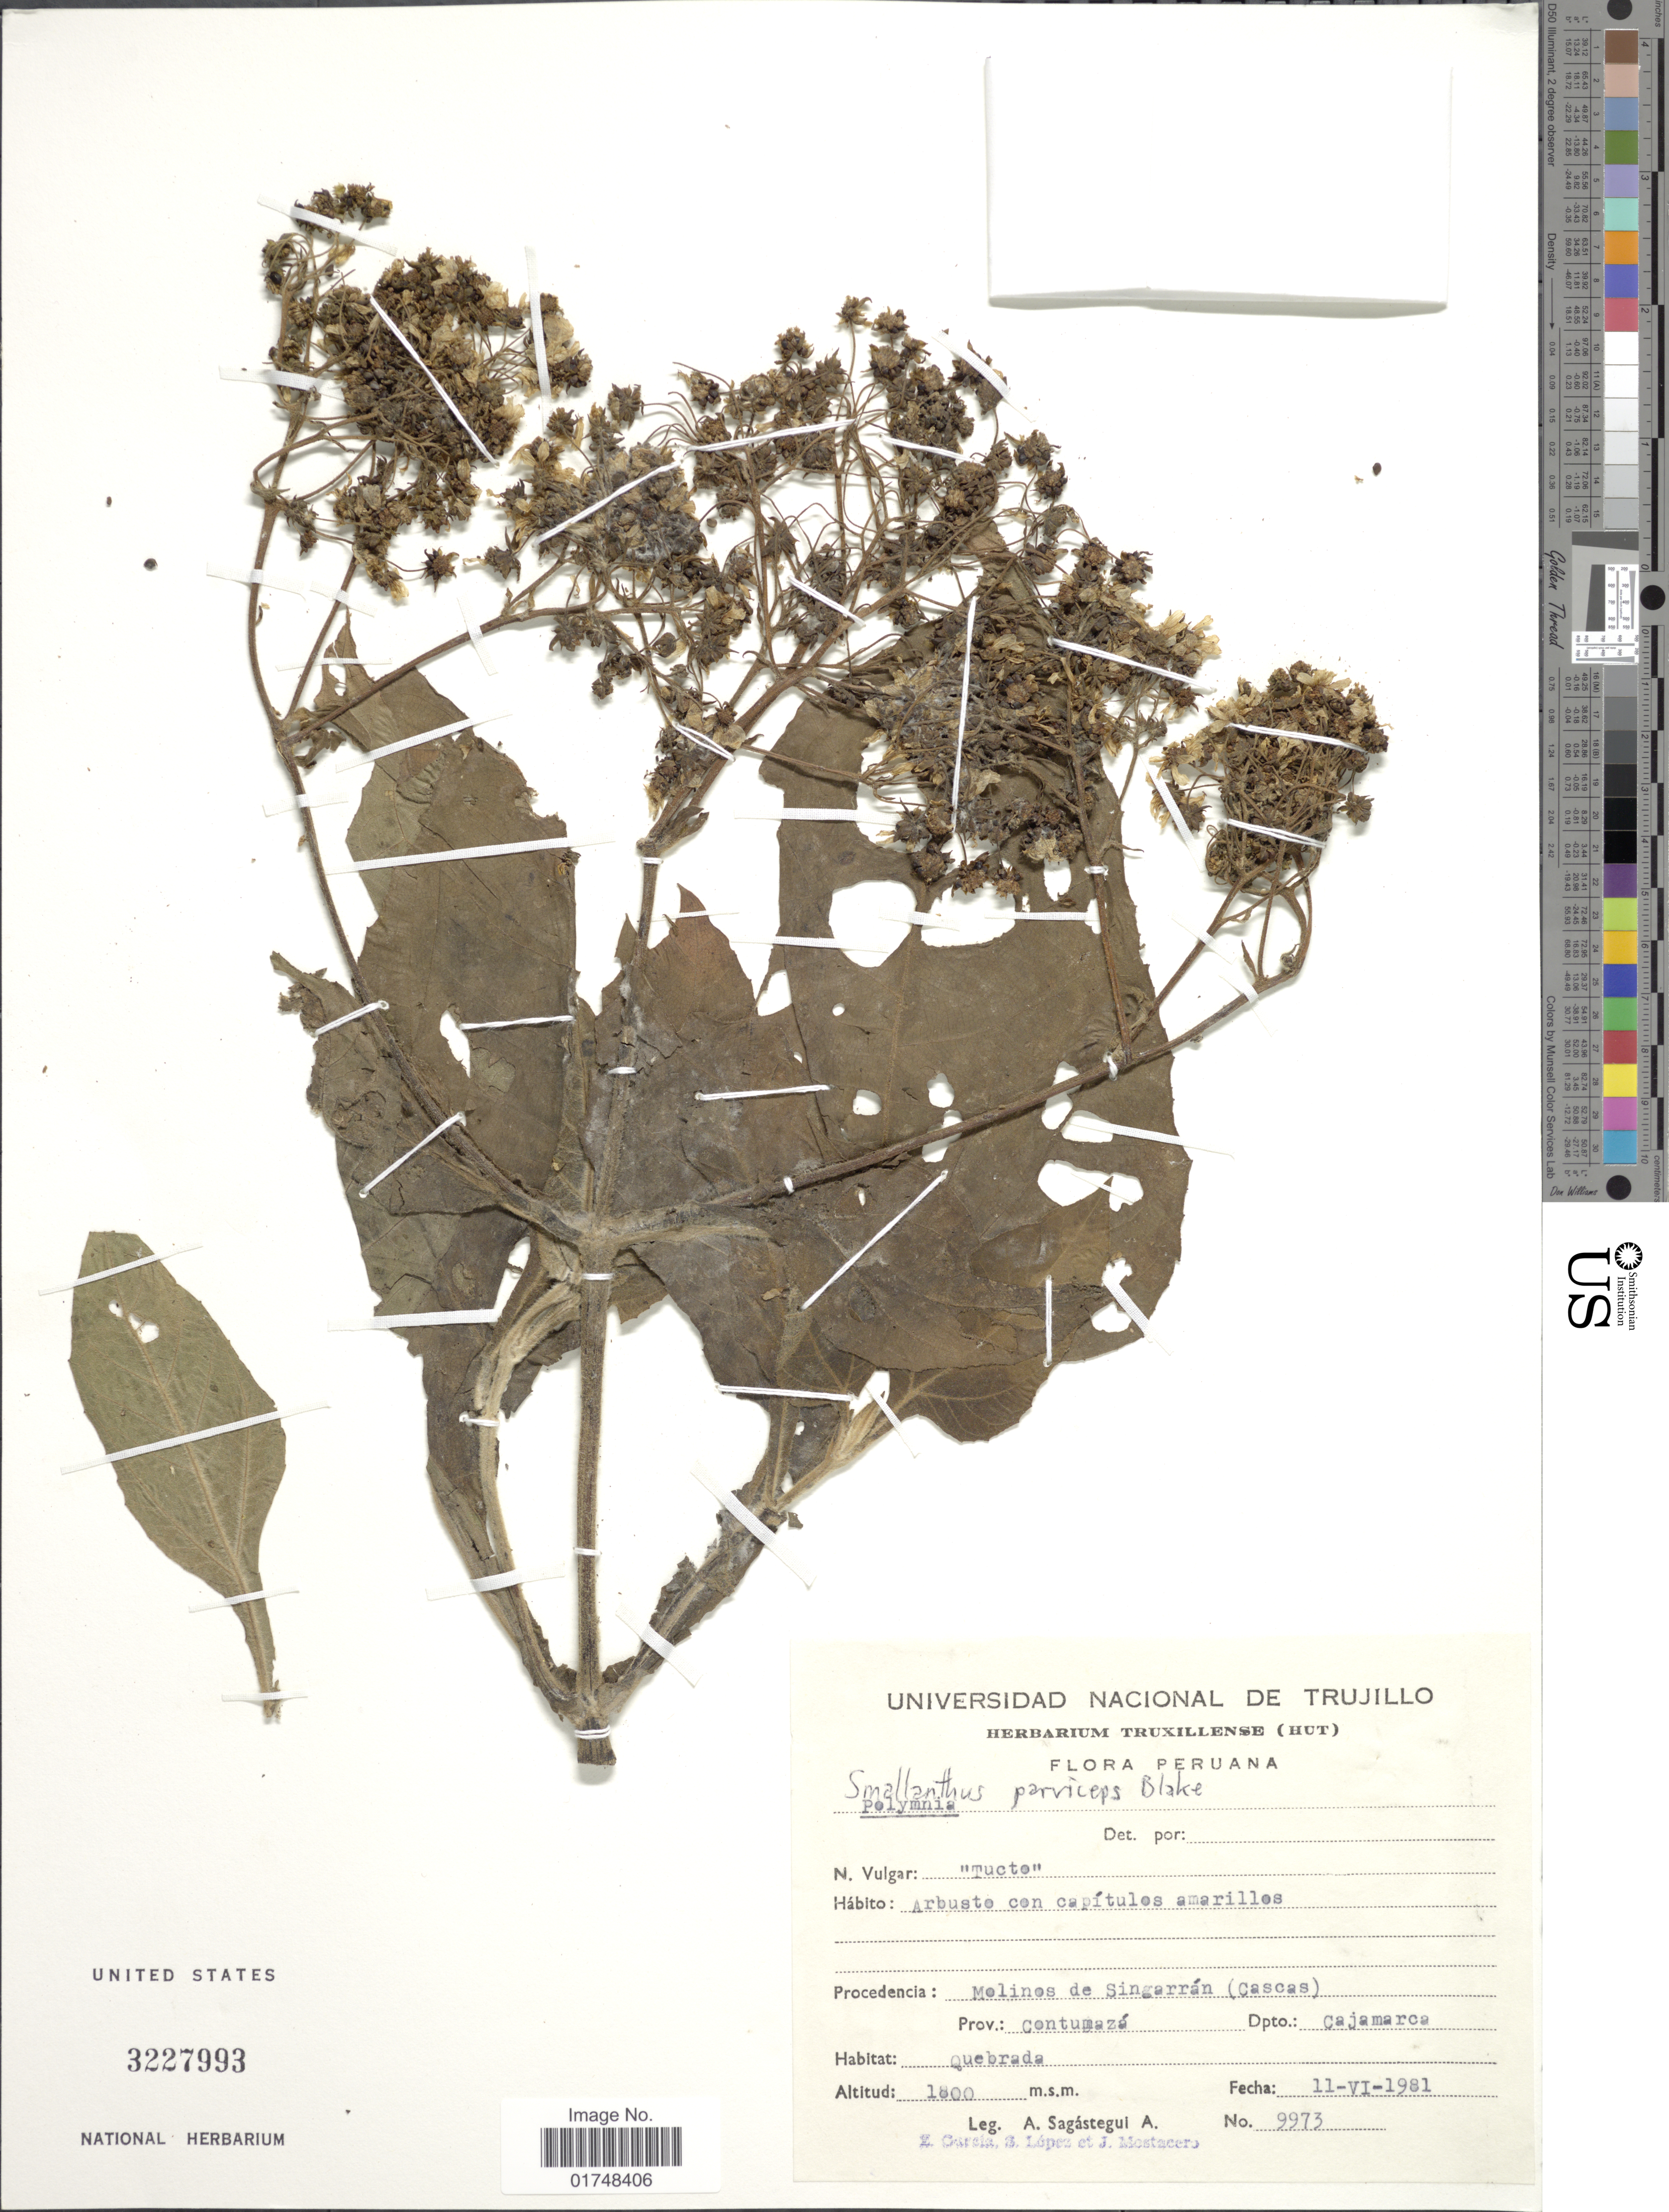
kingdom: Plantae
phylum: Tracheophyta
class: Magnoliopsida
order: Asterales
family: Asteraceae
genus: Smallanthus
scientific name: Smallanthus parviceps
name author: (S.F. Blake) H. Rob.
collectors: A. Sagástegui A., E. Carela, S. Lopez & J. Mostacero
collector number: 9973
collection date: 1981-06-11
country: Peru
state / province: Cajamarca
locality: Molinos de Singarran (Cascas), Prov. Contumaza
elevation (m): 1800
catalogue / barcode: US 3227993